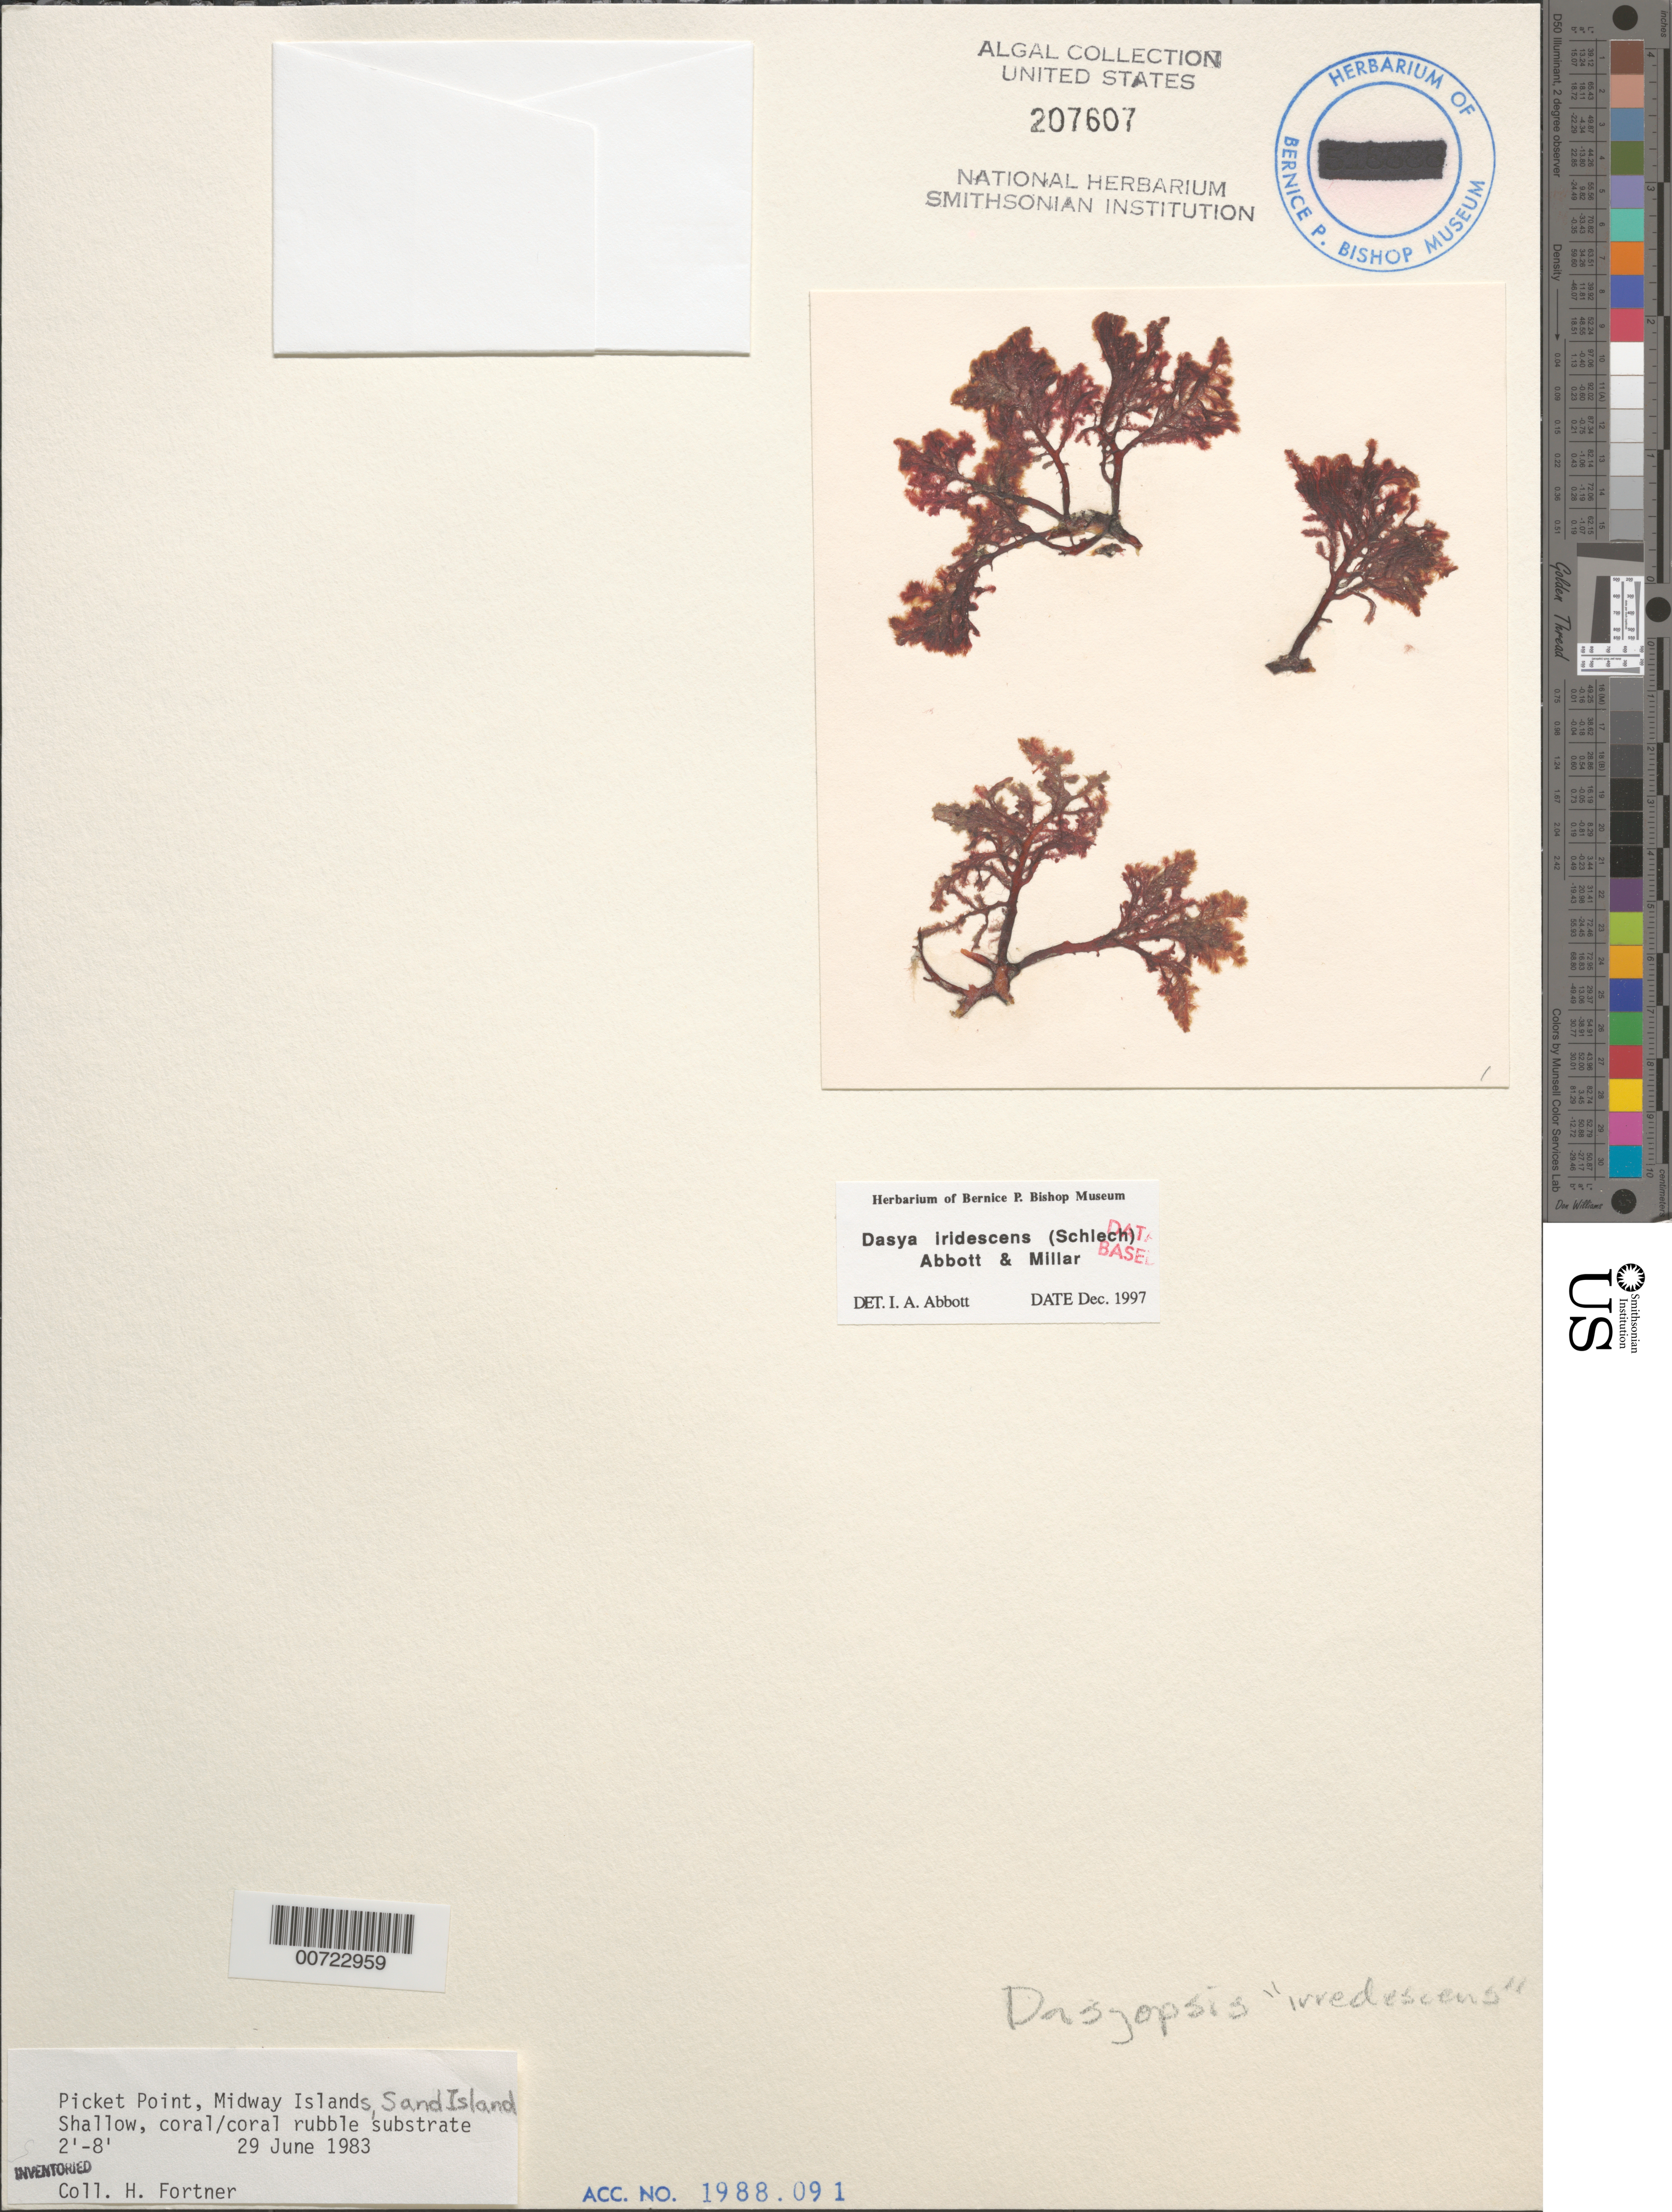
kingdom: Plantae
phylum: Rhodophyta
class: Florideophyceae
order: Ceramiales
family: Dasyaceae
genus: Dasya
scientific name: Dasya iridescens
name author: (Schlech) A.J.K. Millar & I.A. Abbott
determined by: Abbott, Isabella A.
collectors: H. Fortner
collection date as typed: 29 Jun 1983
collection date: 1983-06-29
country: U.S. Administered Pacific Islands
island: Midway Atoll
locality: Picket Point. Sand Islet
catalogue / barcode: US 207607